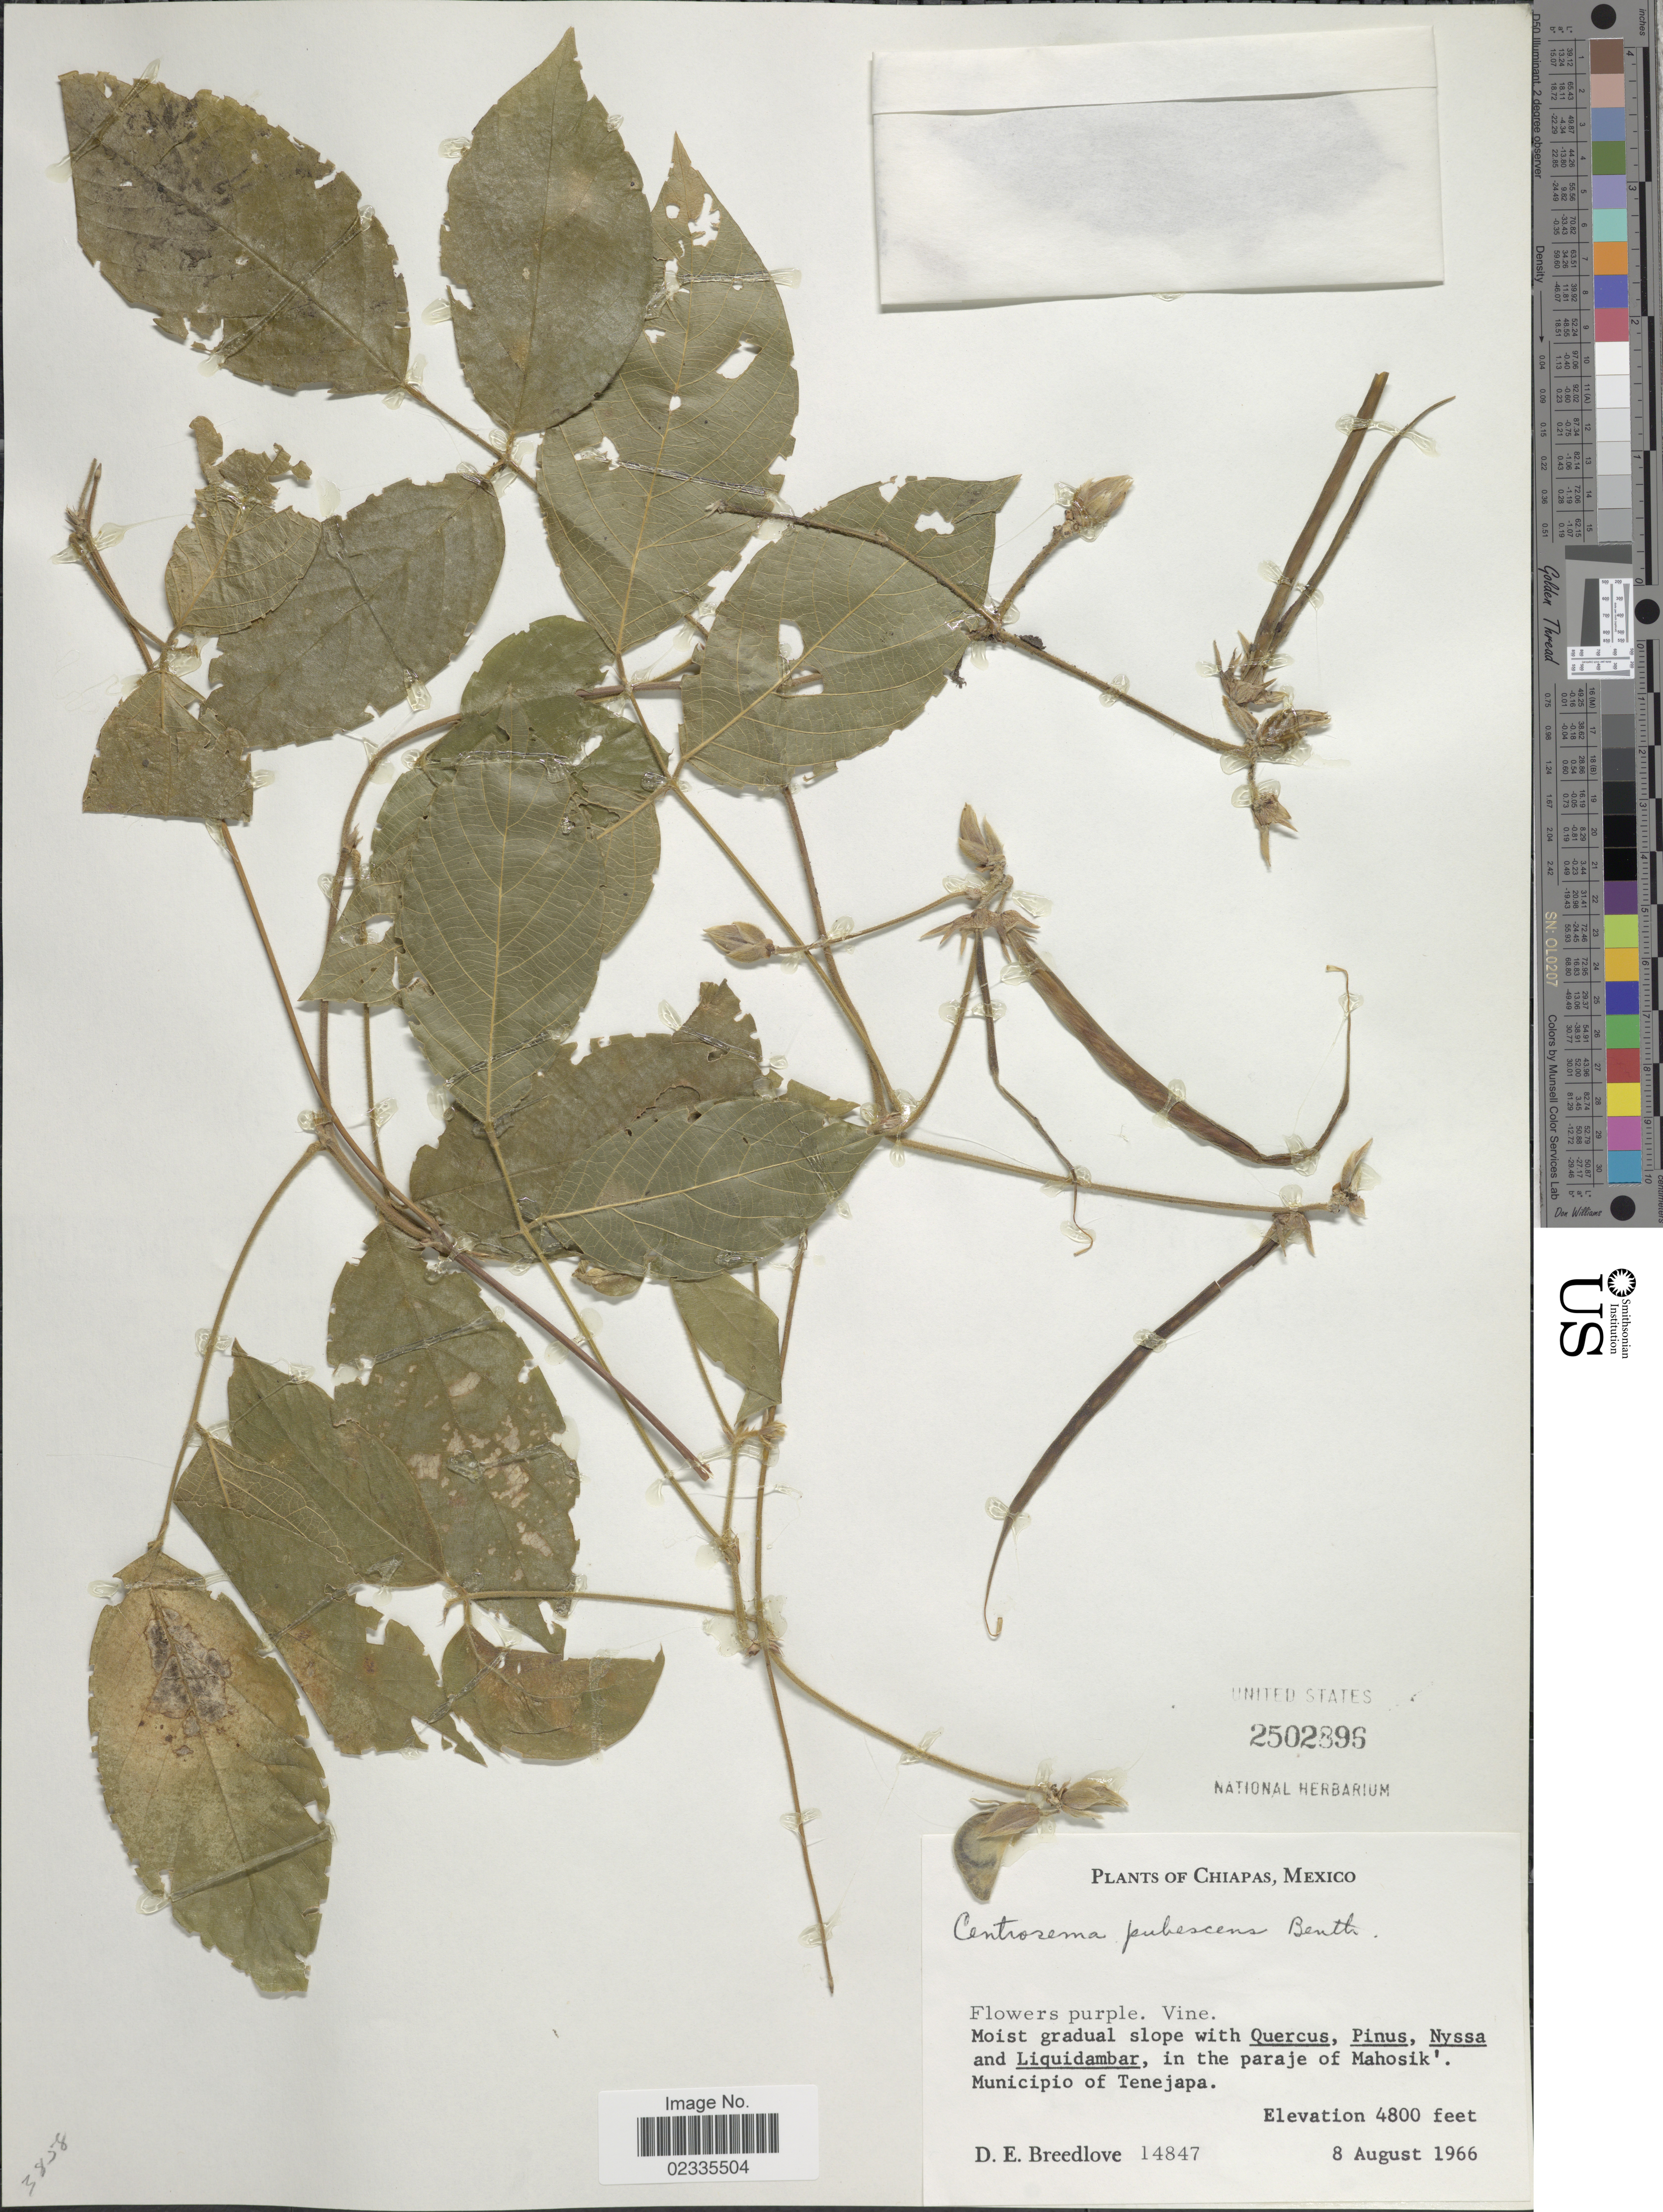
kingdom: Plantae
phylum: Tracheophyta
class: Magnoliopsida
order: Fabales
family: Fabaceae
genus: Centrosema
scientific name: Centrosema pubescens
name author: Benth.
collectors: D. E. Breedlove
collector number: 14847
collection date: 1966-08-08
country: Mexico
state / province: Chiapas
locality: In the paraje of Mahosik. Municipio of Tenejapa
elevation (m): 1463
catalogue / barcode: US 2502896